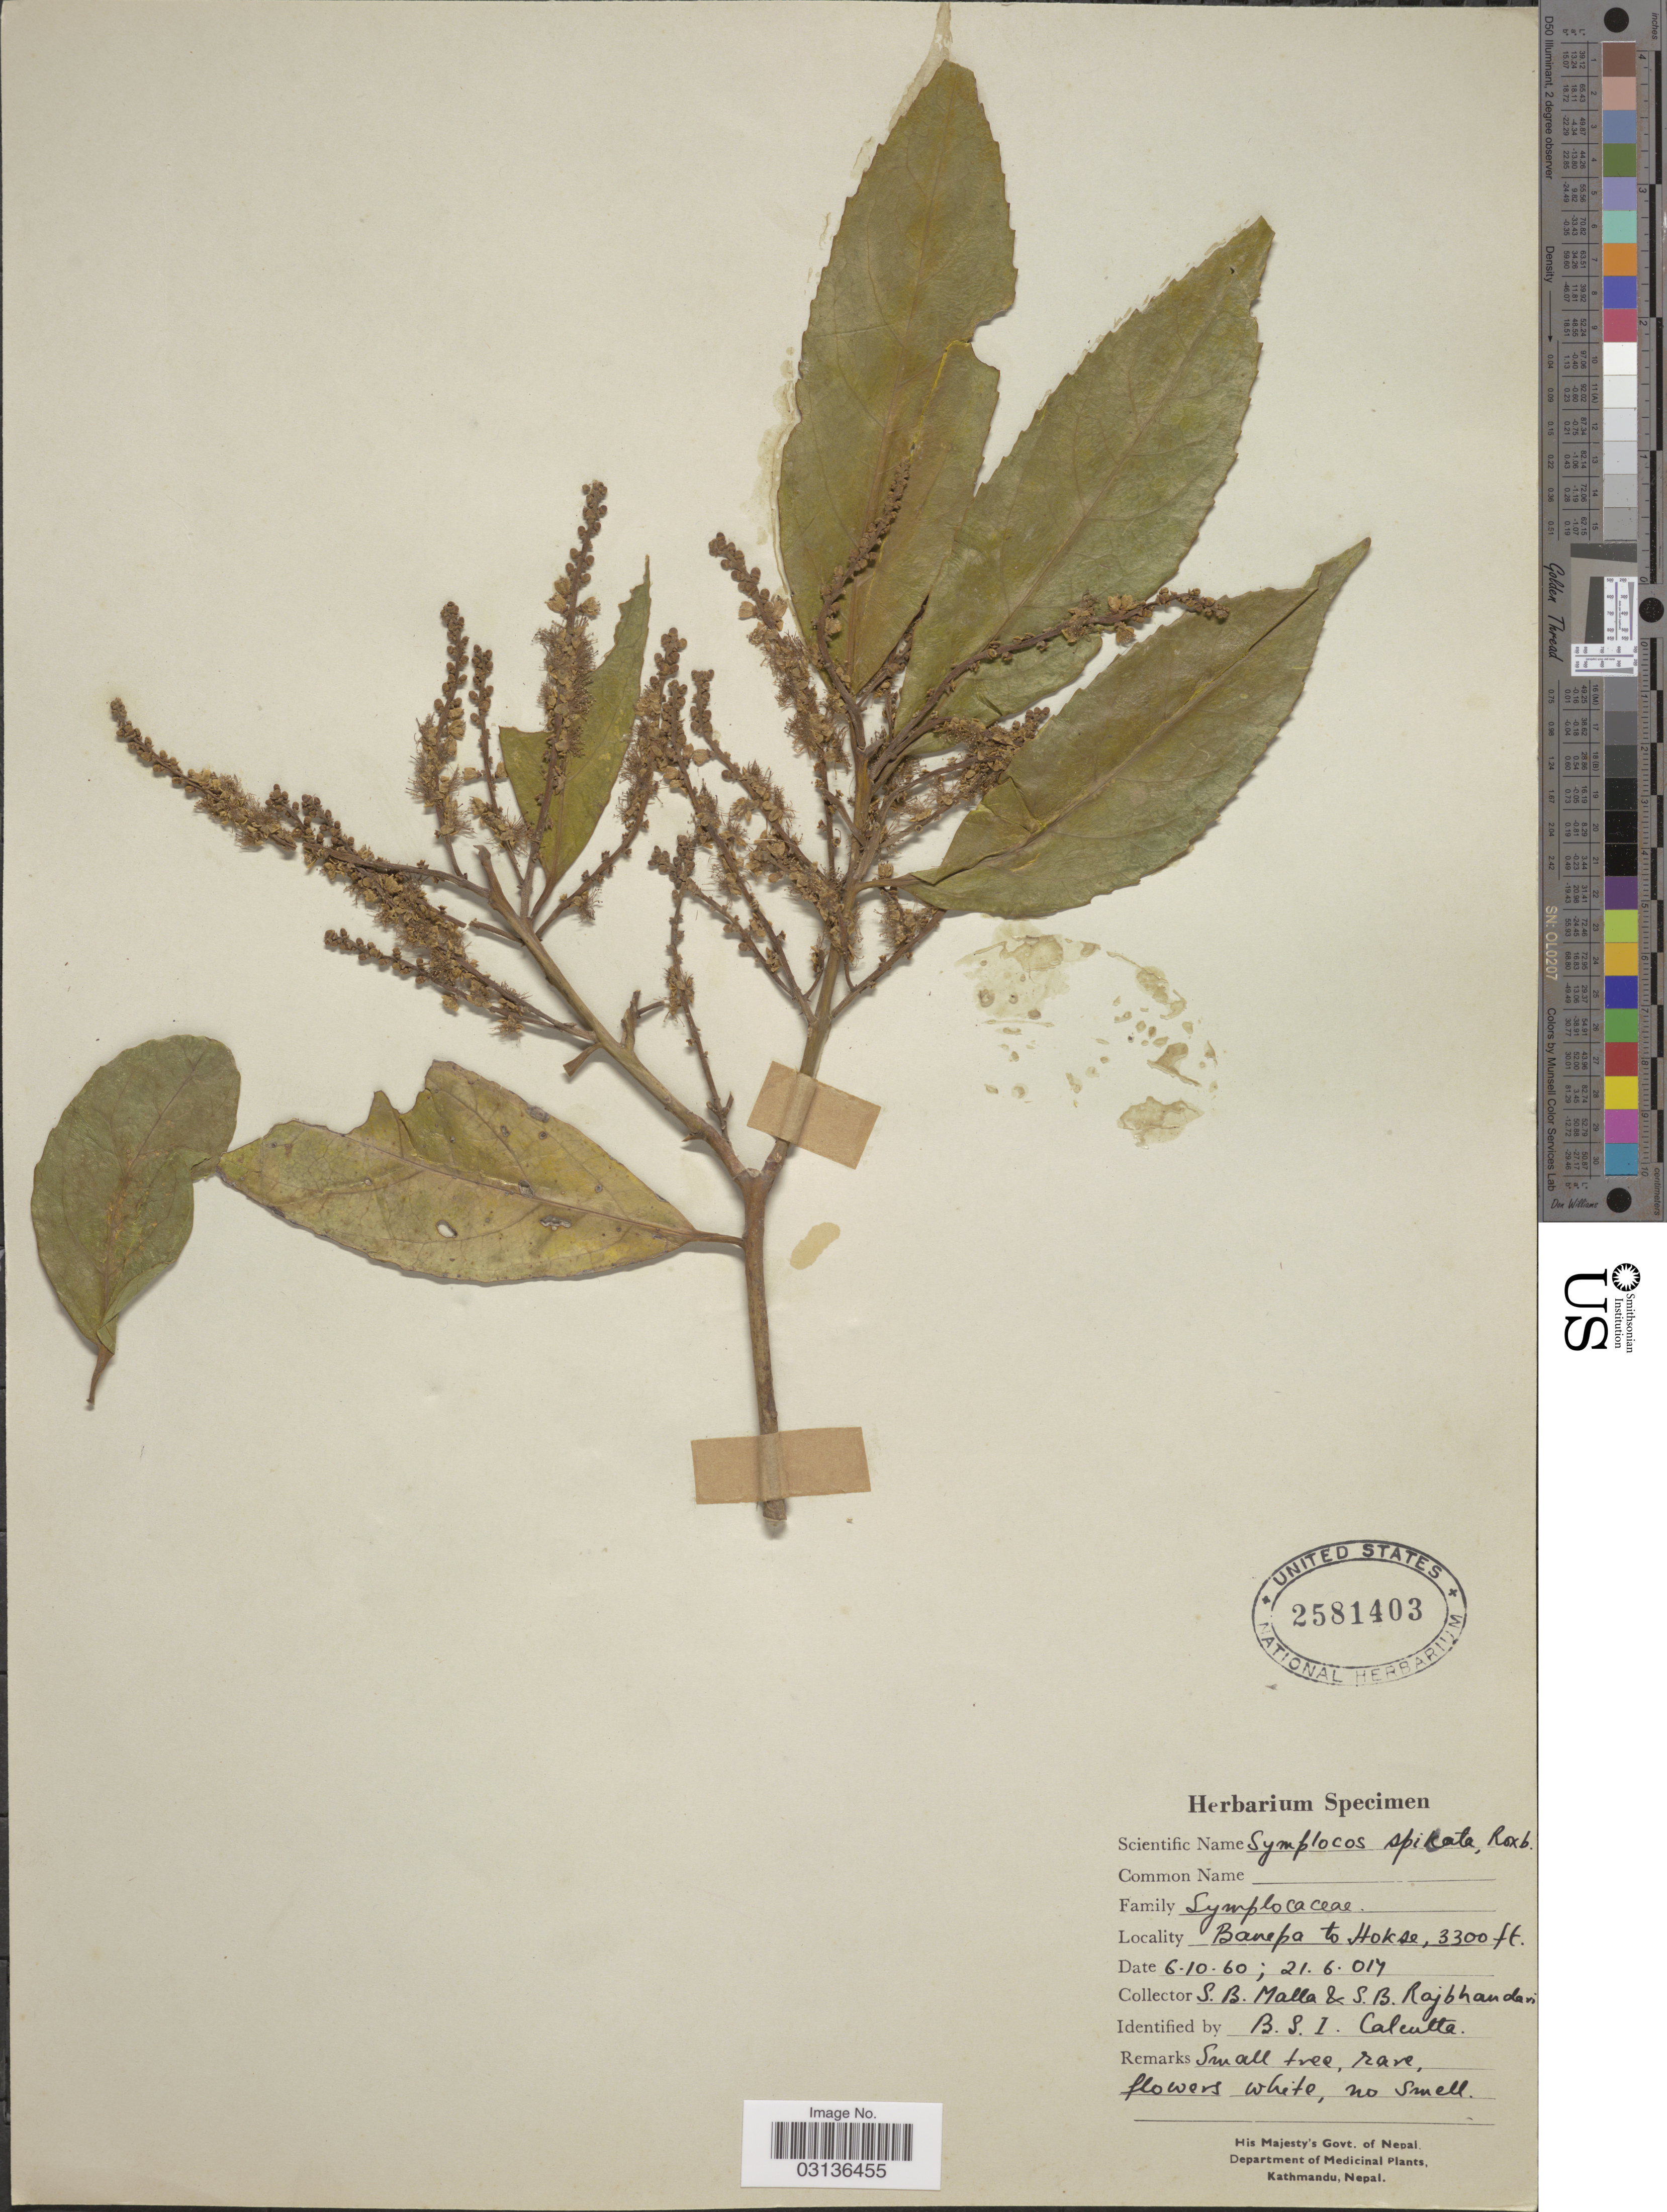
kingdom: Plantae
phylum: Tracheophyta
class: Magnoliopsida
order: Ericales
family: Symplocaceae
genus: Symplocos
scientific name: Symplocos cochinchinensis subsp. laurina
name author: (Retz.) Noot.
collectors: S. Malla & S. Rajbhandari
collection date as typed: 6.10.60 ; 21.6.017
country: Nepal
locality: Banepa to Hokse.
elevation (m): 1006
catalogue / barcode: US 2581403